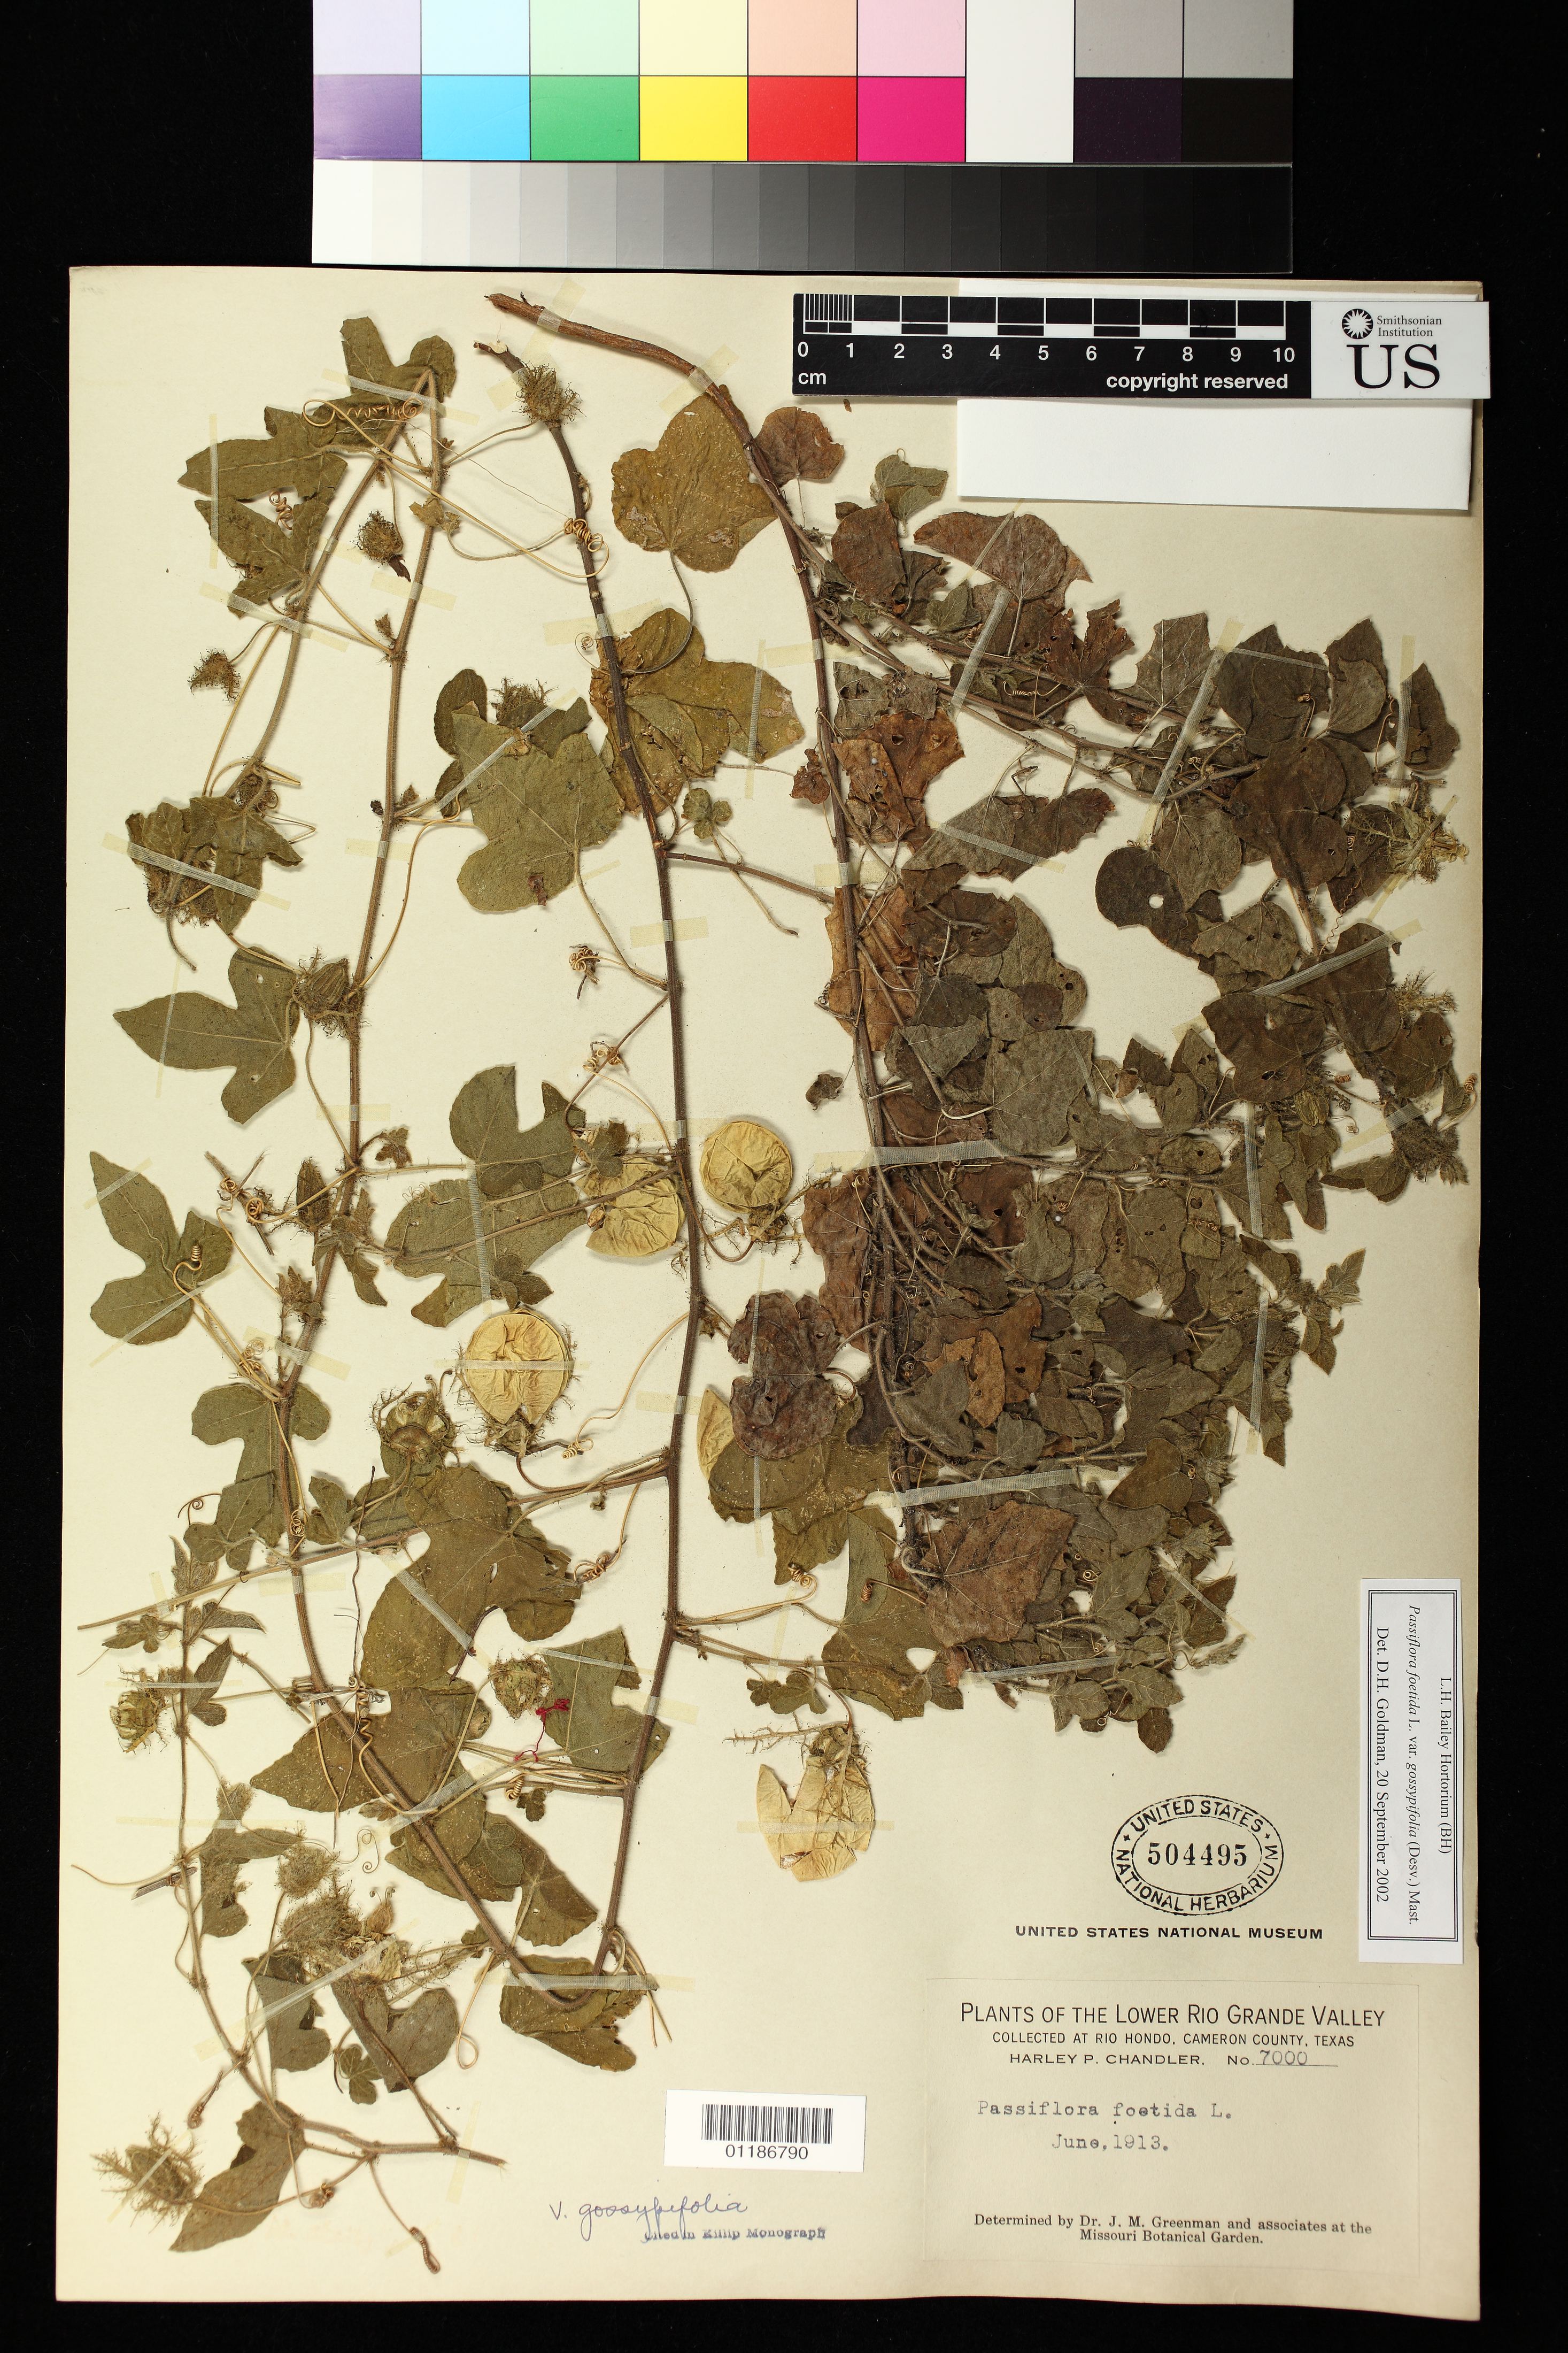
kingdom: Plantae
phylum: Tracheophyta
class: Magnoliopsida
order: Malpighiales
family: Passifloraceae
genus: Passiflora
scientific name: Passiflora foetida var. gossypiifolia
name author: (Desv.) Mast.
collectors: H. Chandler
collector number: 7000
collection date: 1913-06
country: United States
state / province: Texas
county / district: Cameron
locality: Lower Rio Grande Valley, Rio Hondo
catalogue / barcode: US 504495